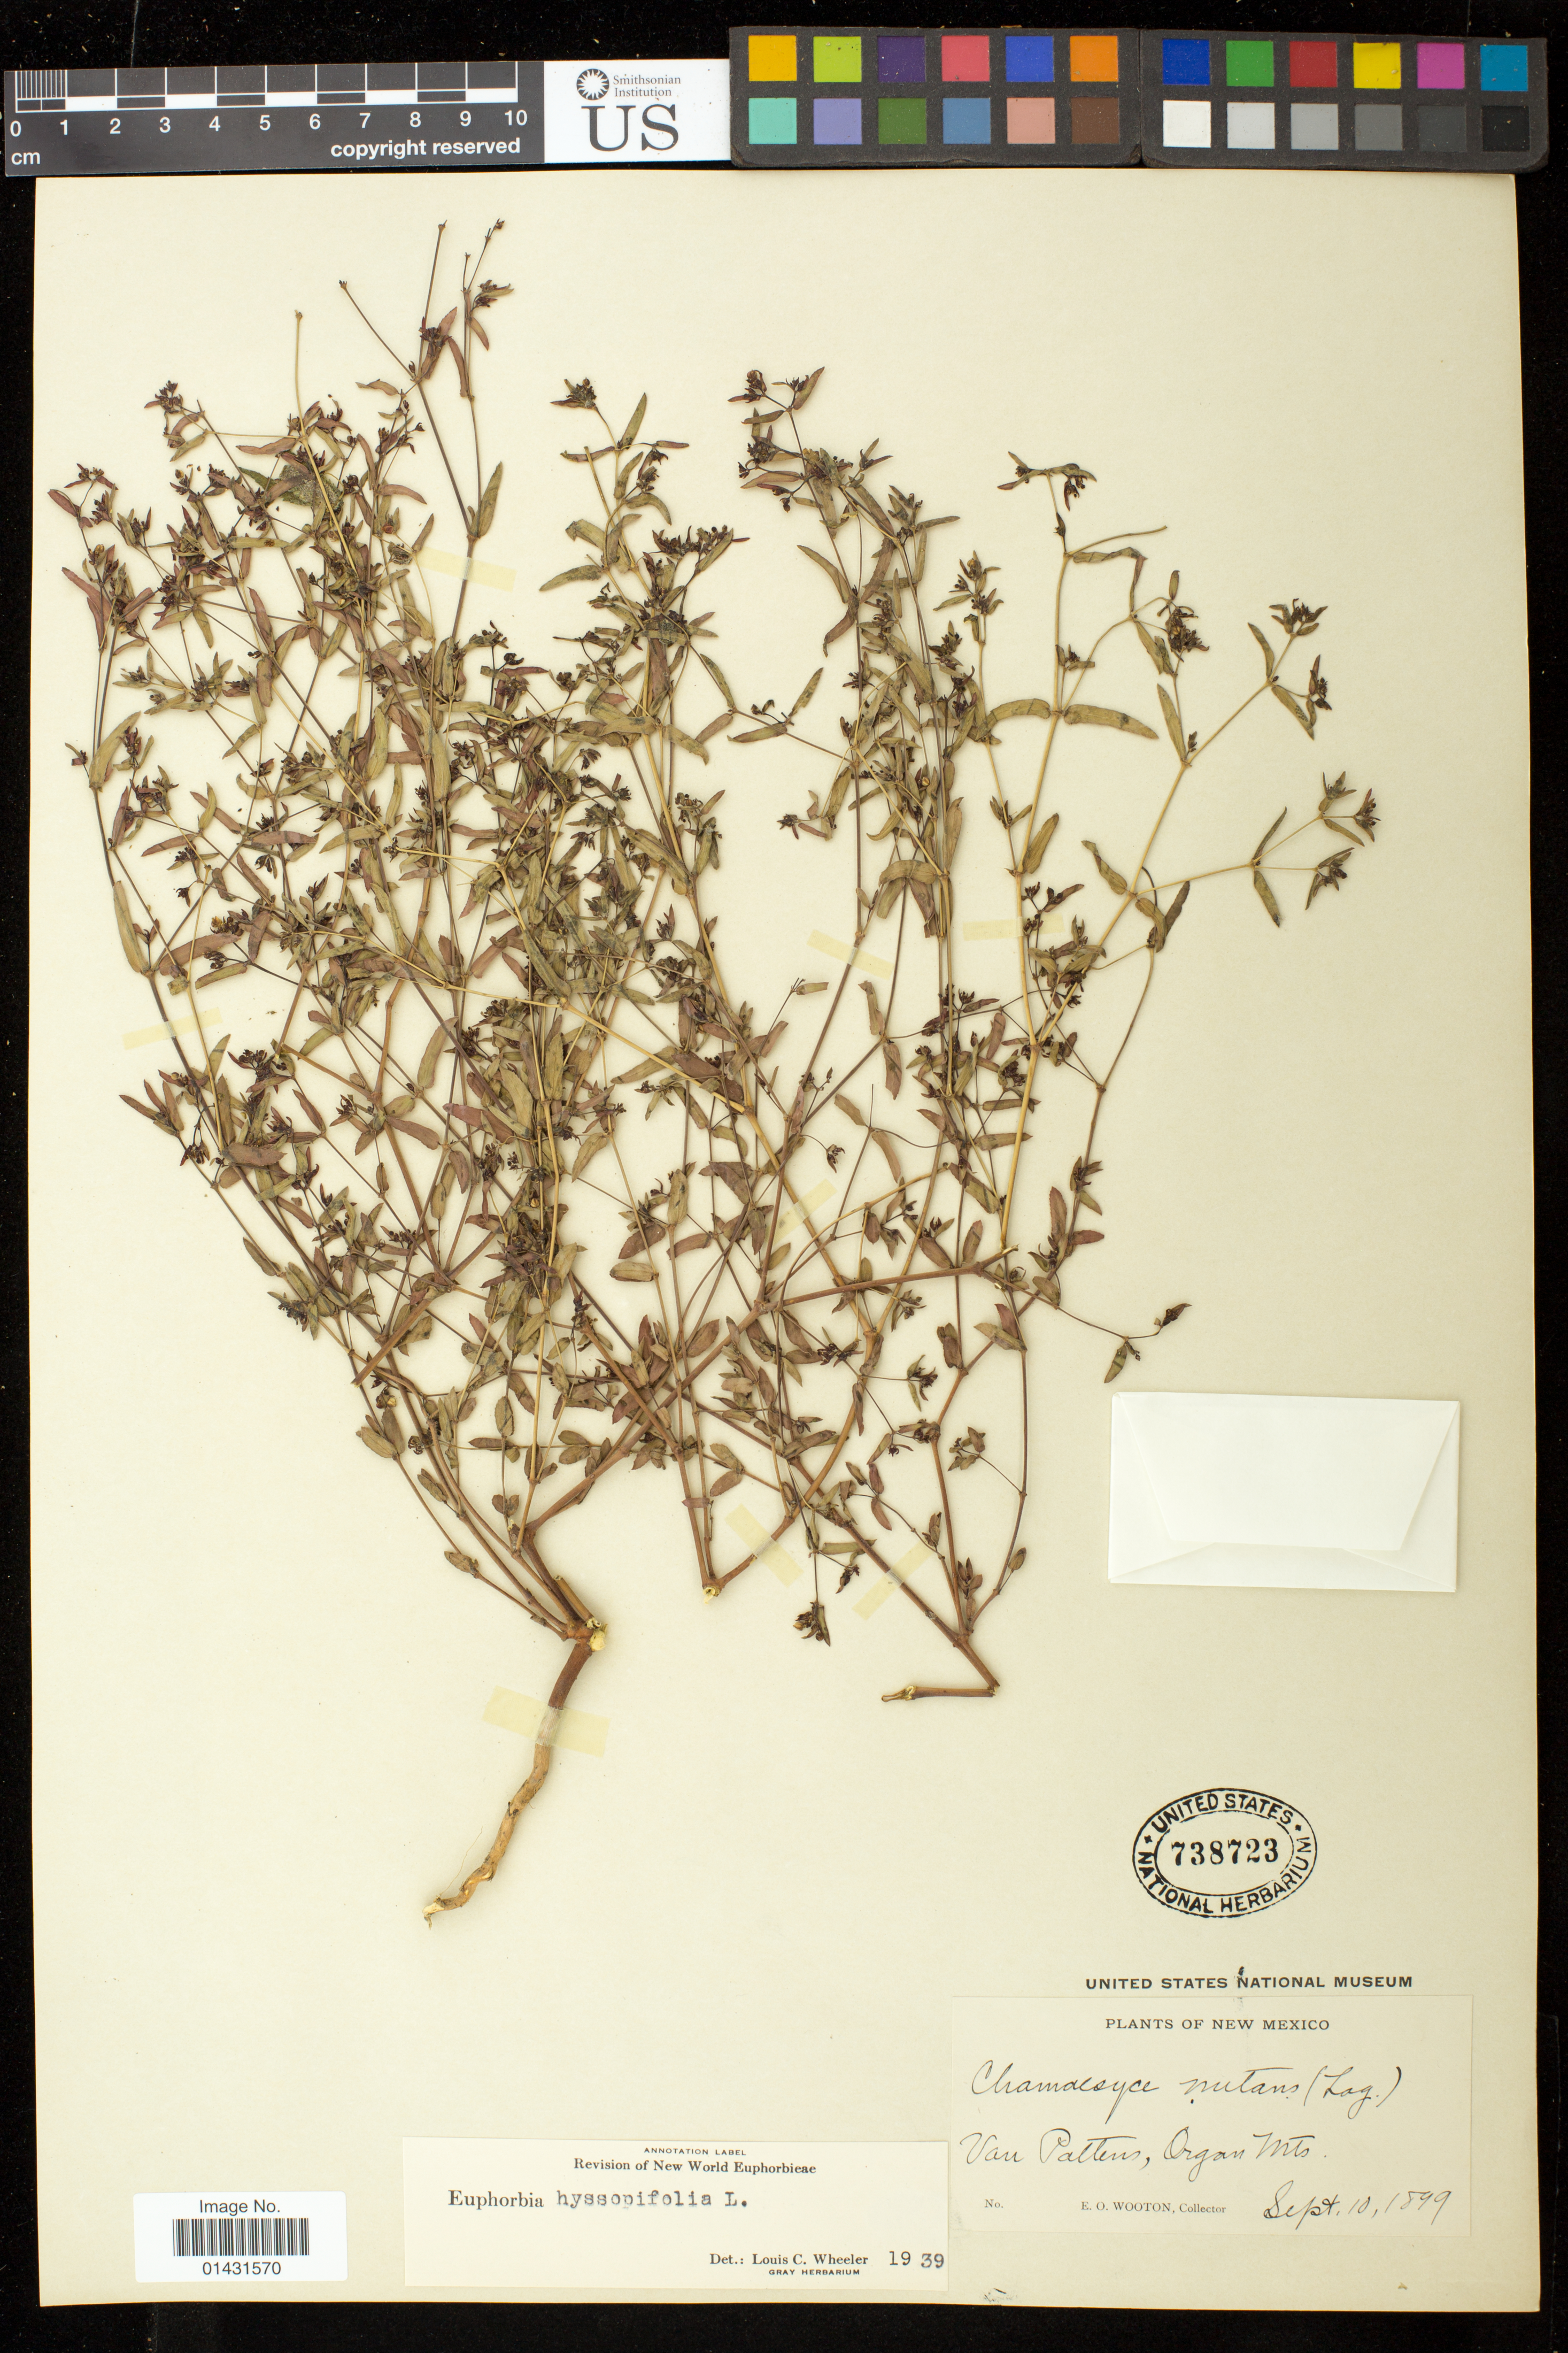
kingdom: Plantae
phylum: Tracheophyta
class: Magnoliopsida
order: Malpighiales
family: Euphorbiaceae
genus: Euphorbia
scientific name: Euphorbia hyssopifolia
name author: L.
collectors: E. O. Wooton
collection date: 1899-09-10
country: United States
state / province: New Mexico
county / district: Dona Ana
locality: Van Pattens, Organ Mts.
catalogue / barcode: US 738723